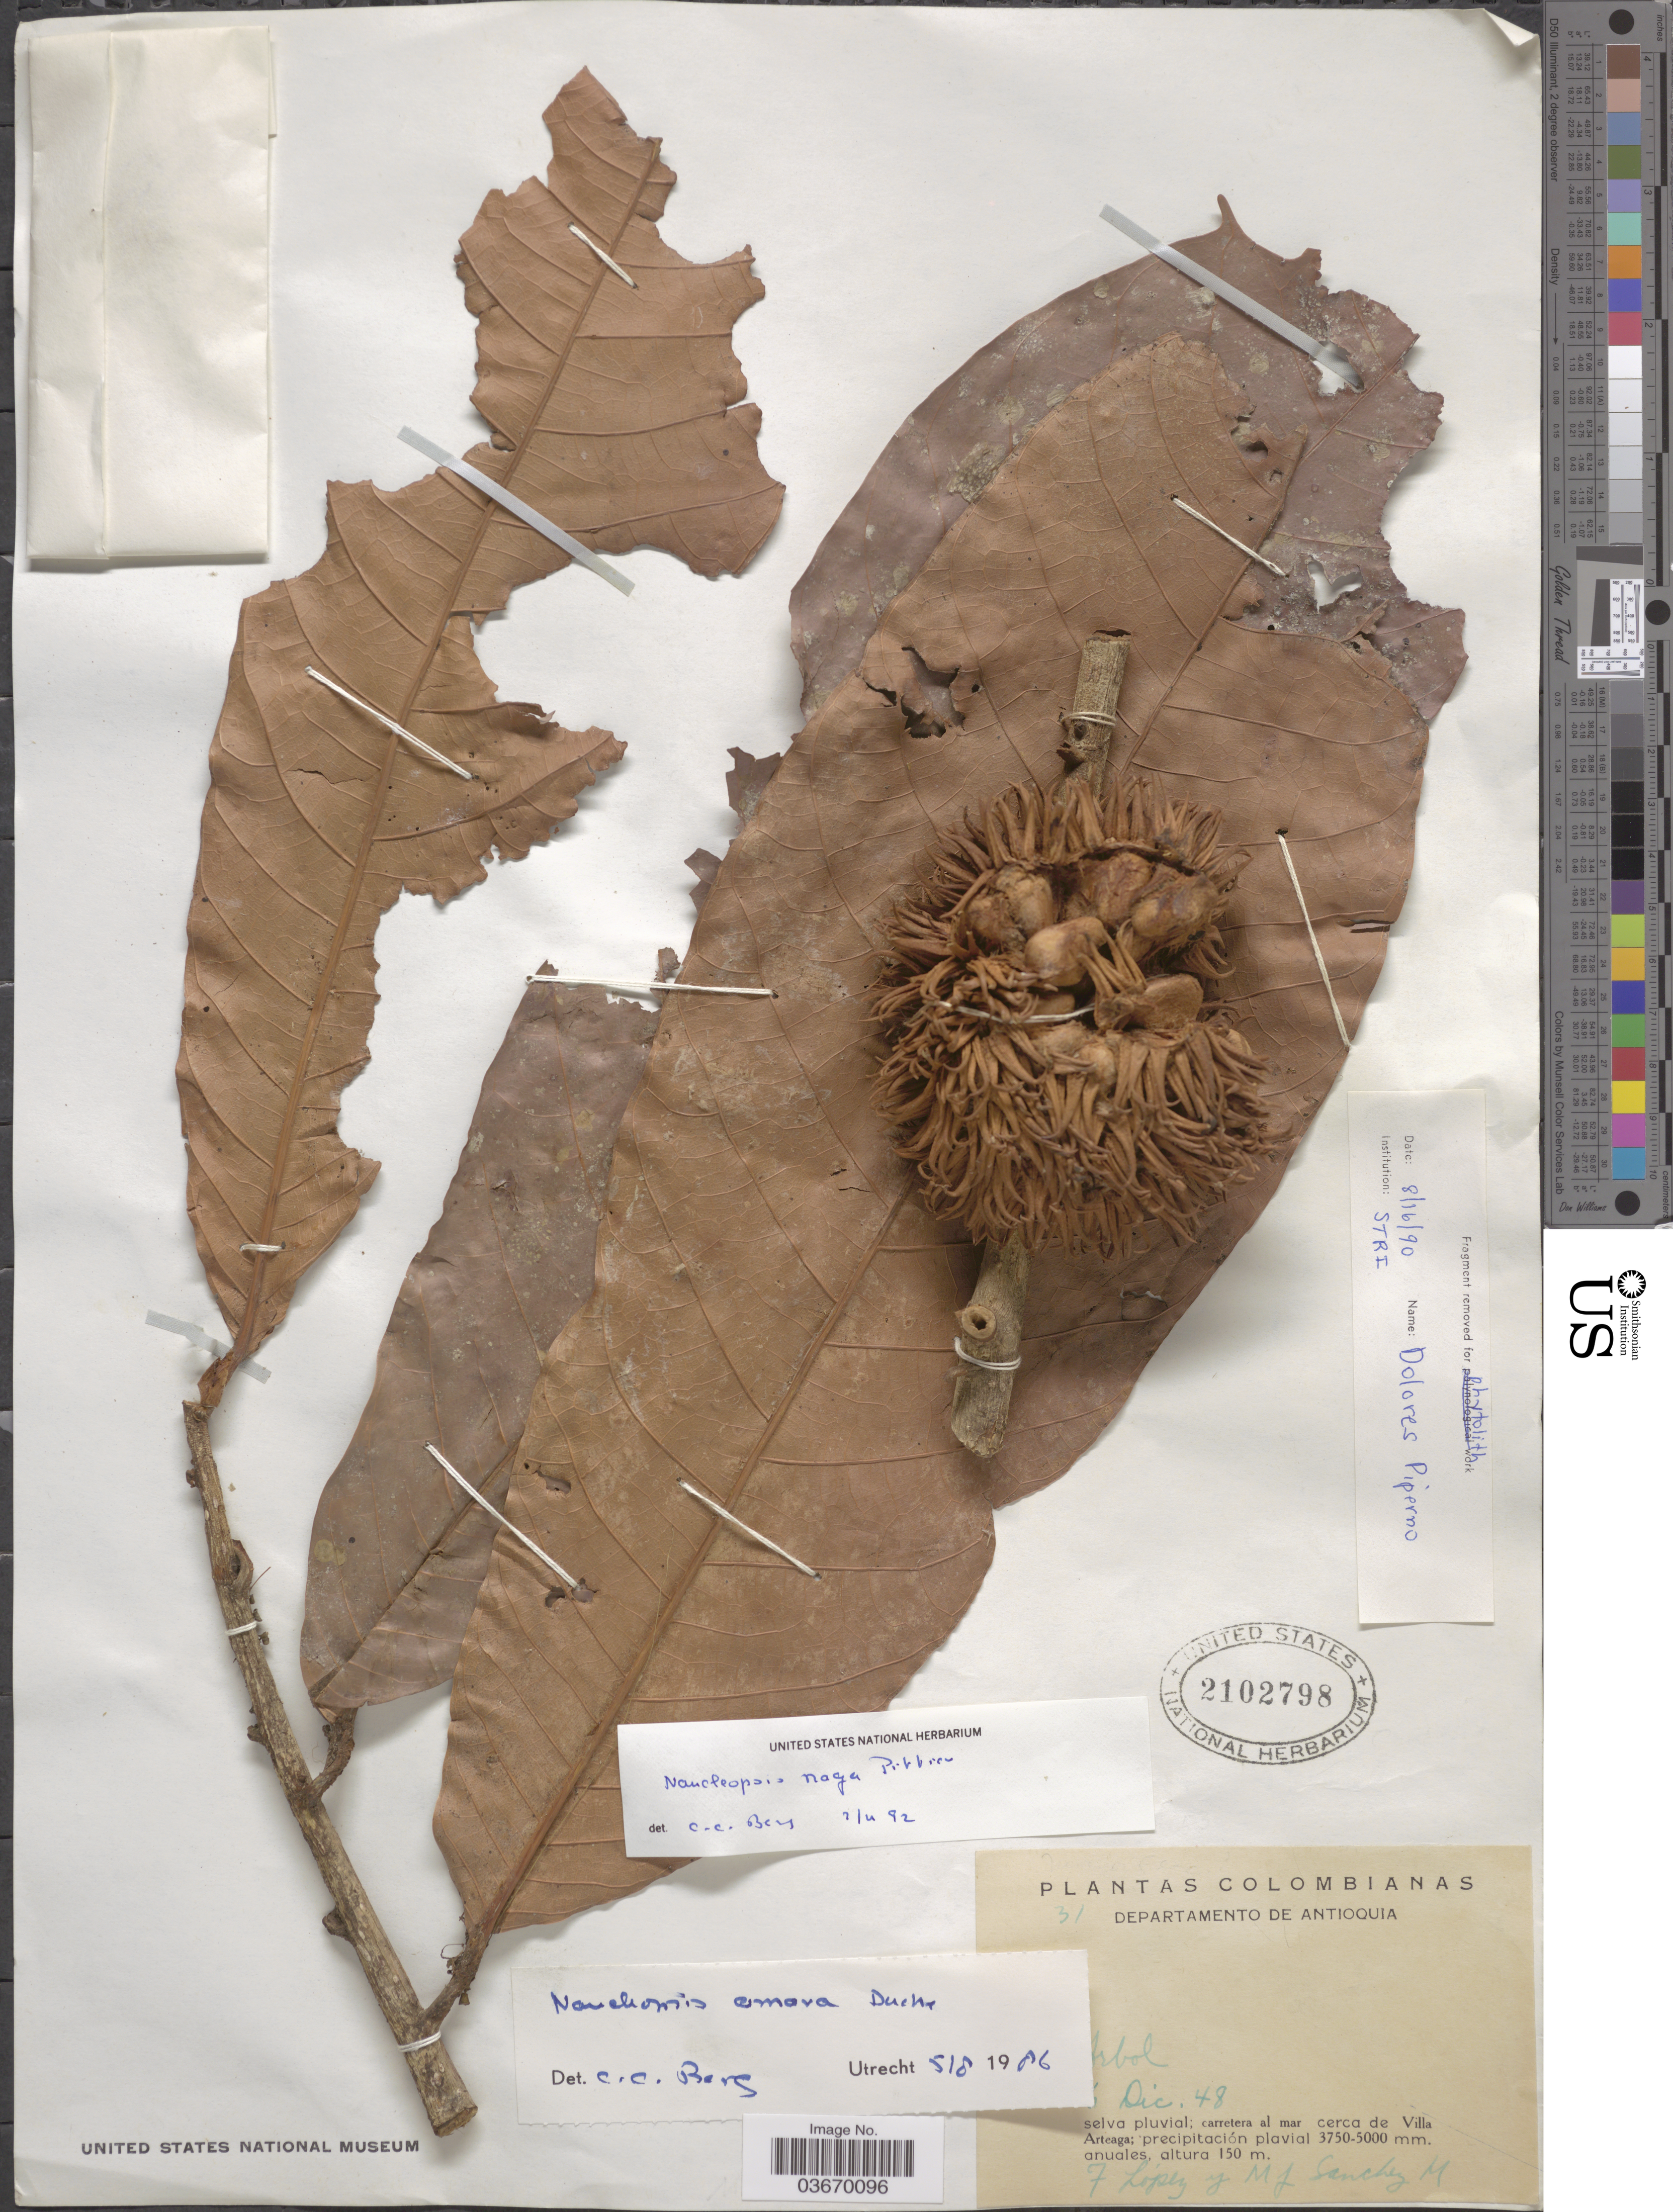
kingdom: Plantae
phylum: Tracheophyta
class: Magnoliopsida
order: Rosales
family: Moraceae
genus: Naucleopsis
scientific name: Naucleopsis naga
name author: Pittier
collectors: F. López & M. Sanchez M.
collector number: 31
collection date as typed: Transcribed d/m/y: 6/12/48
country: Colombia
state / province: Antioquia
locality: Departamento de Antioquia. Carretera al mar cerca de Villa Arteaga.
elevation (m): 150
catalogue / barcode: US 2102798